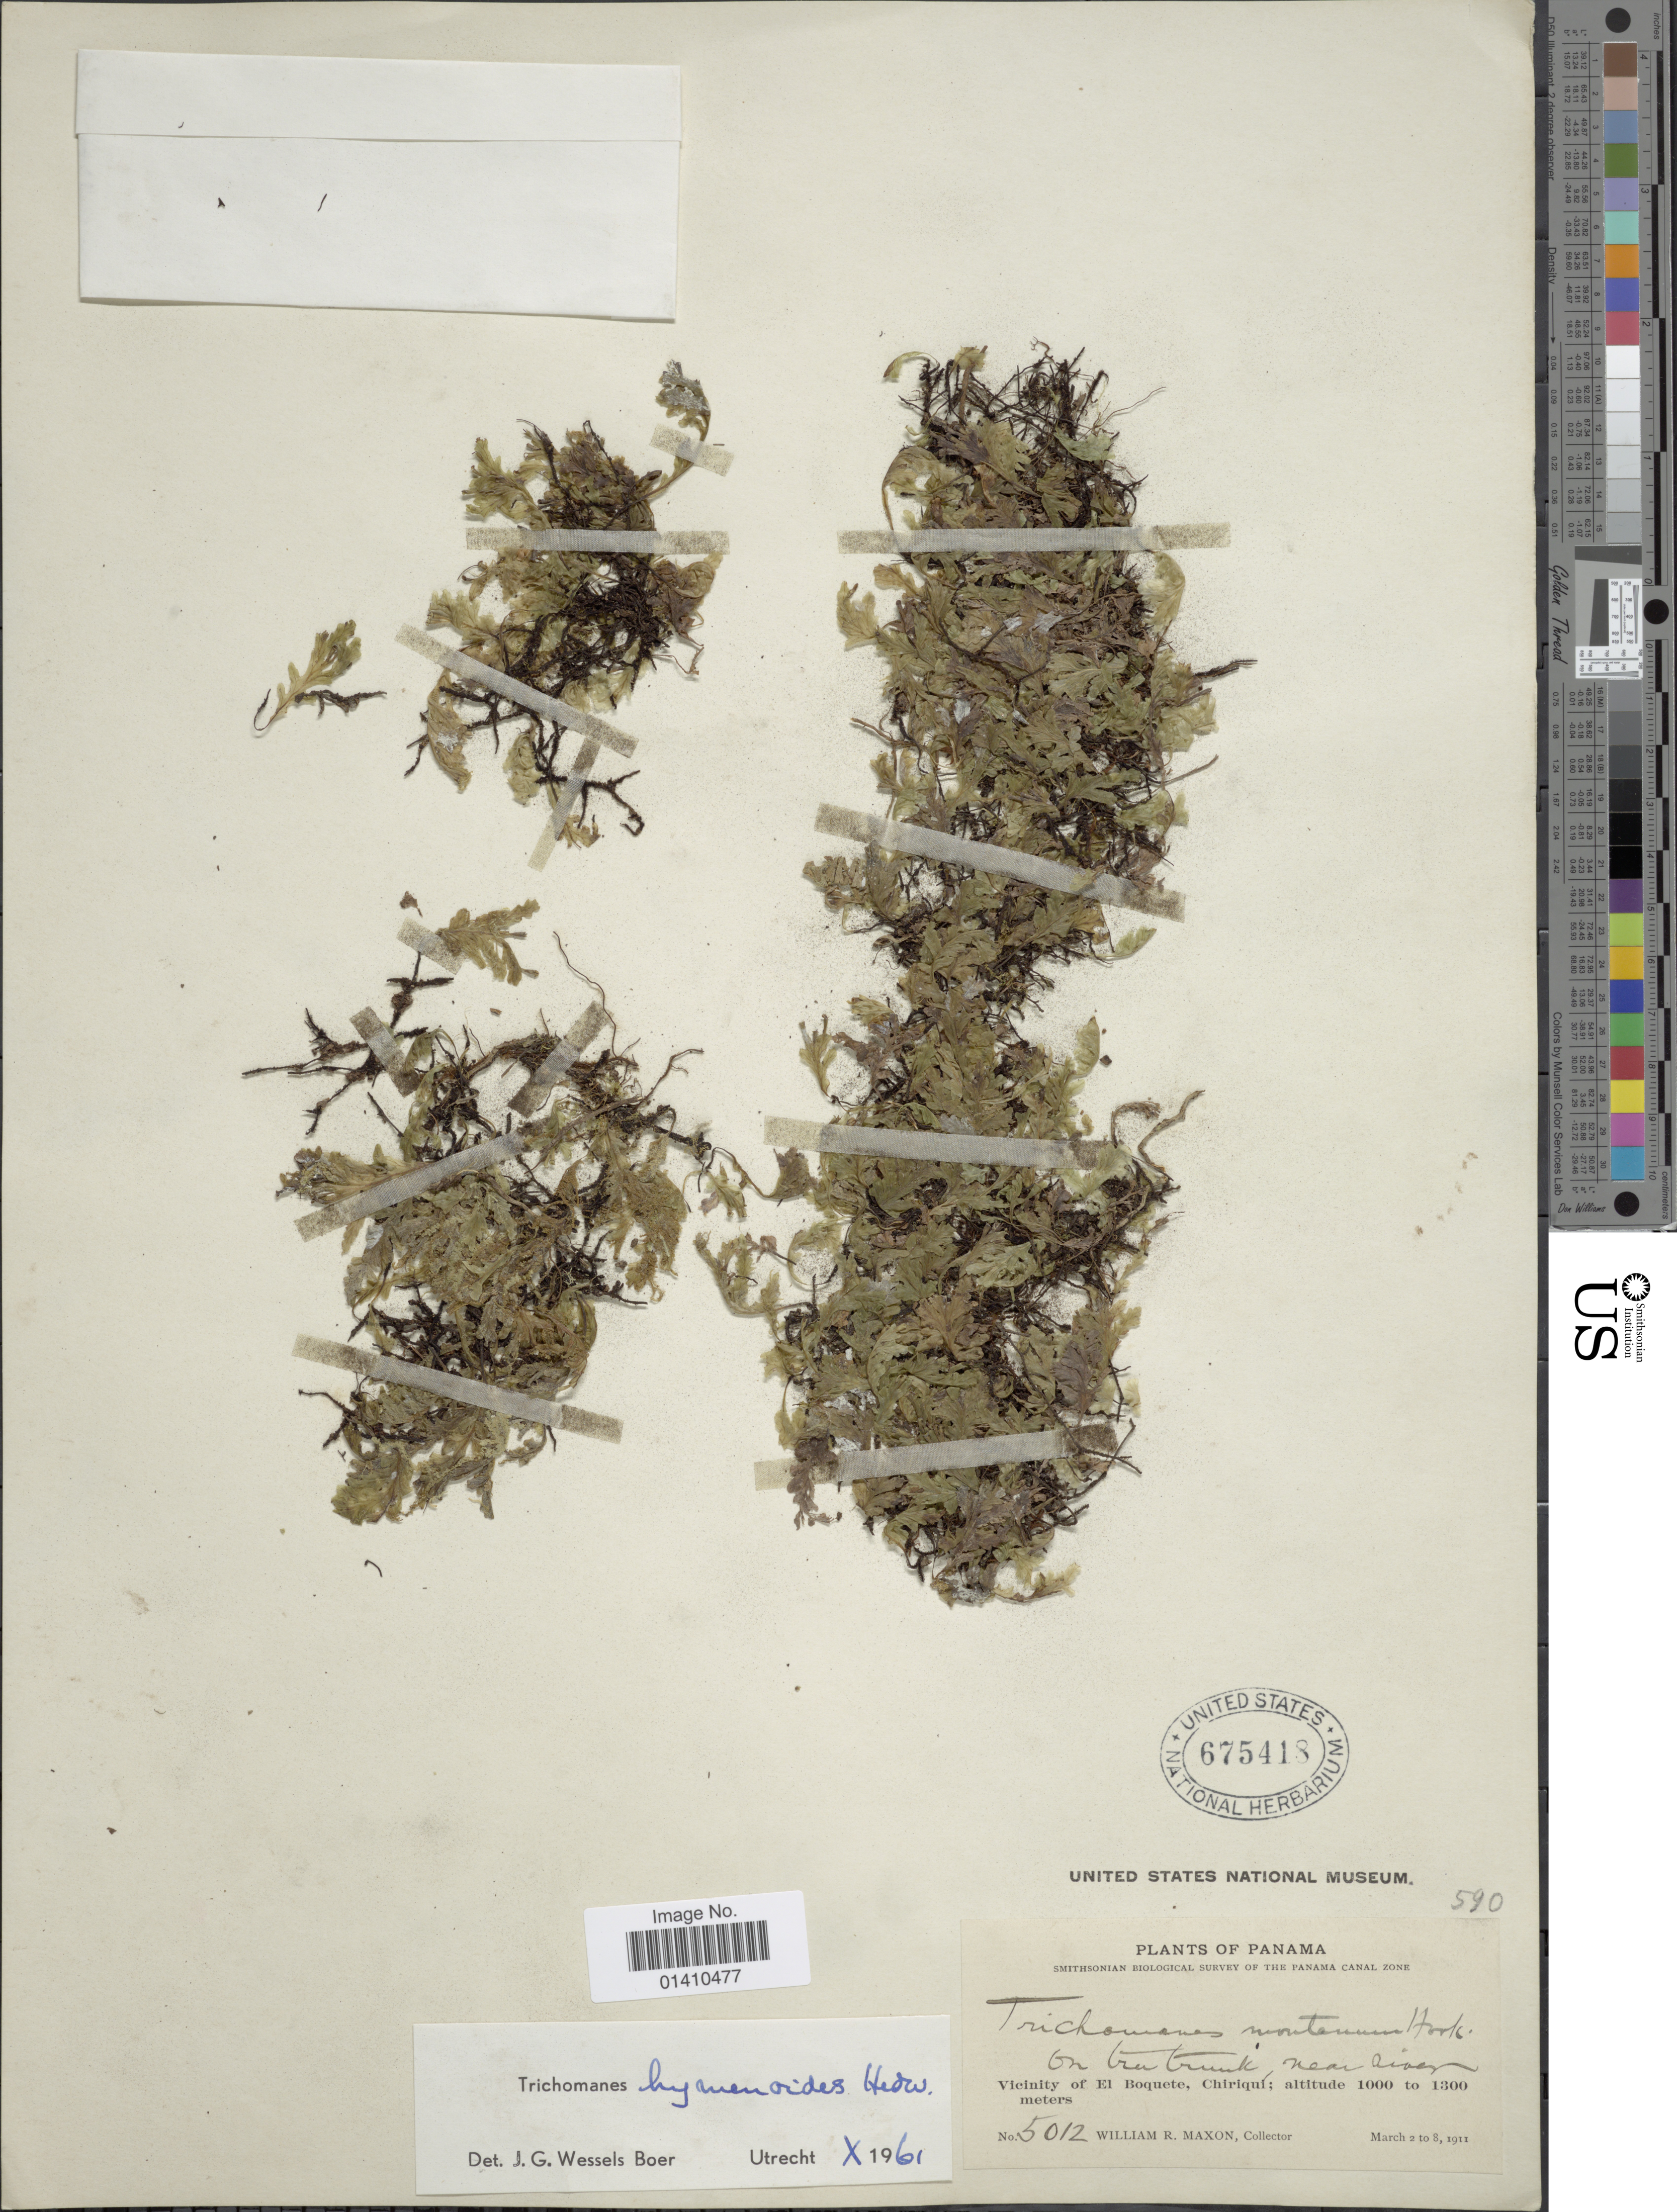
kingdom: Plantae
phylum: Tracheophyta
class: Polypodiopsida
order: Hymenophyllales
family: Hymenophyllaceae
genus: Didymoglossum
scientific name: Didymoglossum hymenoides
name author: (Hedw.) Copel.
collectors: W. R. Maxon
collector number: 5012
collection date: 1911-03-02/1911-03-08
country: Panama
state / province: Chiriqui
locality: Vicinity of El Boquete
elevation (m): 1000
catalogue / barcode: US 675418